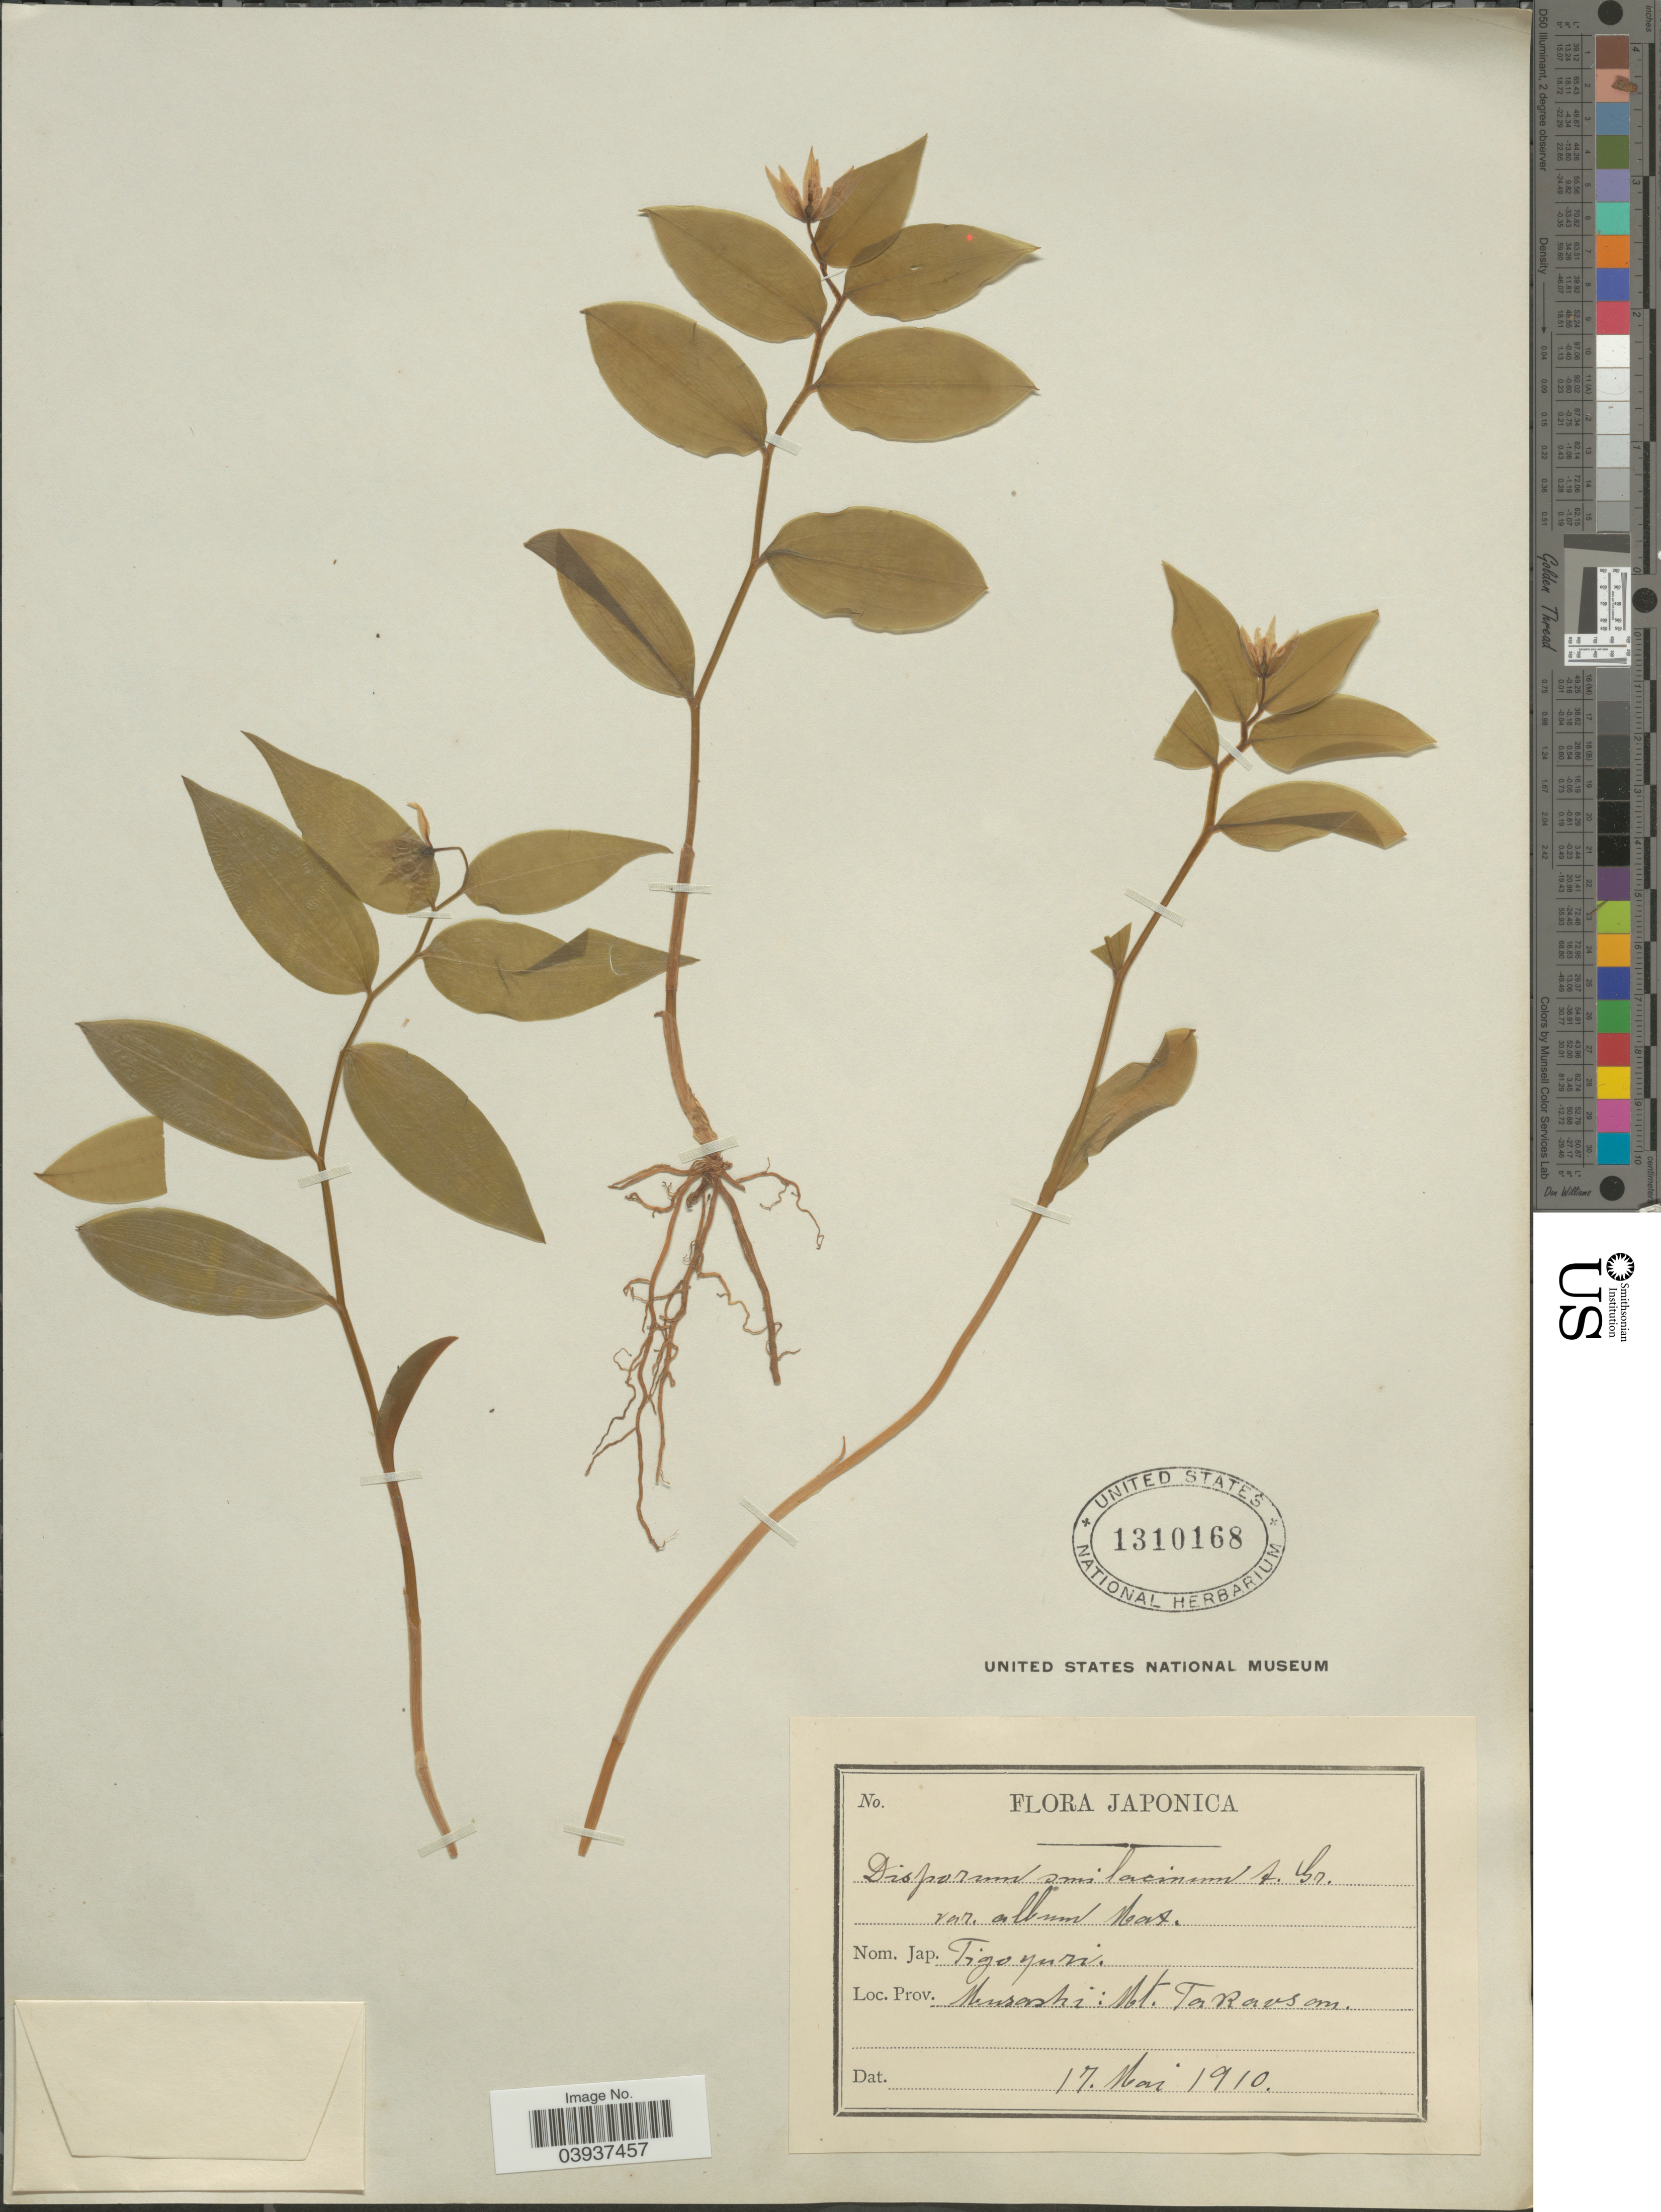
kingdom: Plantae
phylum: Tracheophyta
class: Liliopsida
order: Liliales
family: Colchicaceae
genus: Disporum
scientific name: Disporum smilacinum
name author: A. Gray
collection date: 1910-05-17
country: Japan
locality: Musashi: Mt. Takaosan.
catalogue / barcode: US 1310168